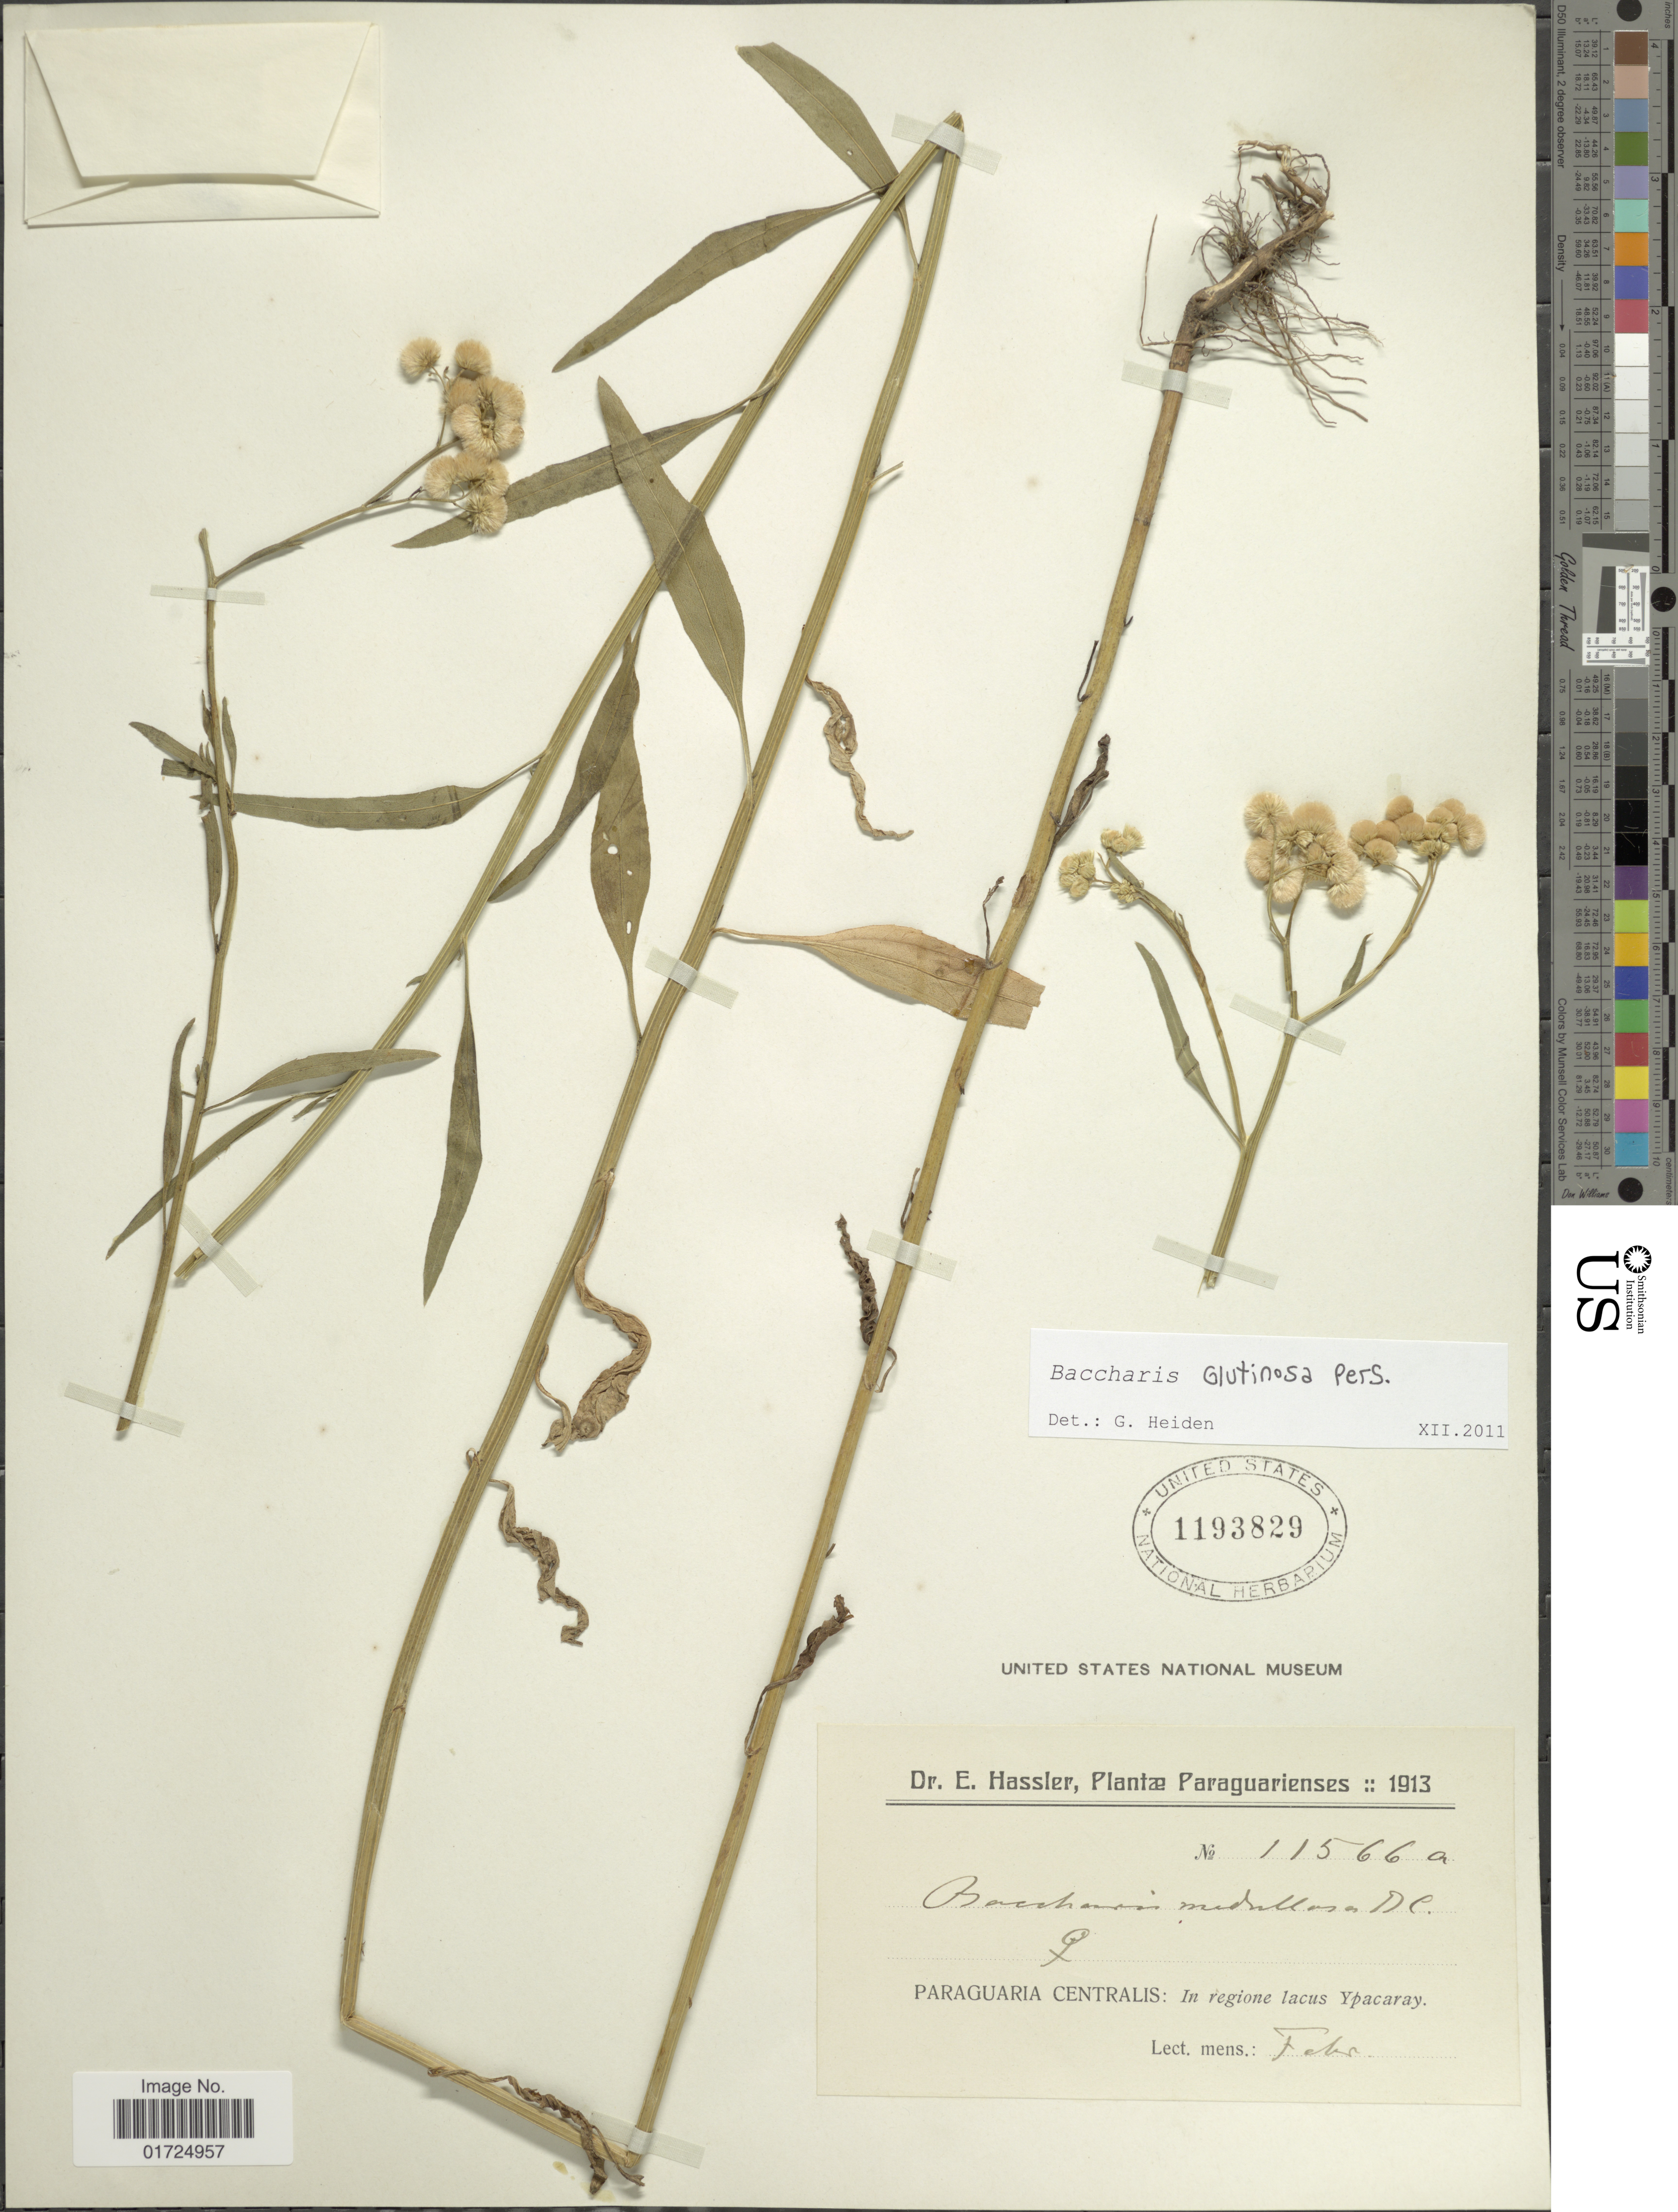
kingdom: Plantae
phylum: Tracheophyta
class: Magnoliopsida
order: Asterales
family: Asteraceae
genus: Baccharis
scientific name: Baccharis glutinosa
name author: Pers.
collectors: E. Hassler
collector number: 11566a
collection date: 1913-02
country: Paraguay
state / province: Central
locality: Paraguaria Centralis: In regione lacus Ypacaray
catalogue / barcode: US 1193829